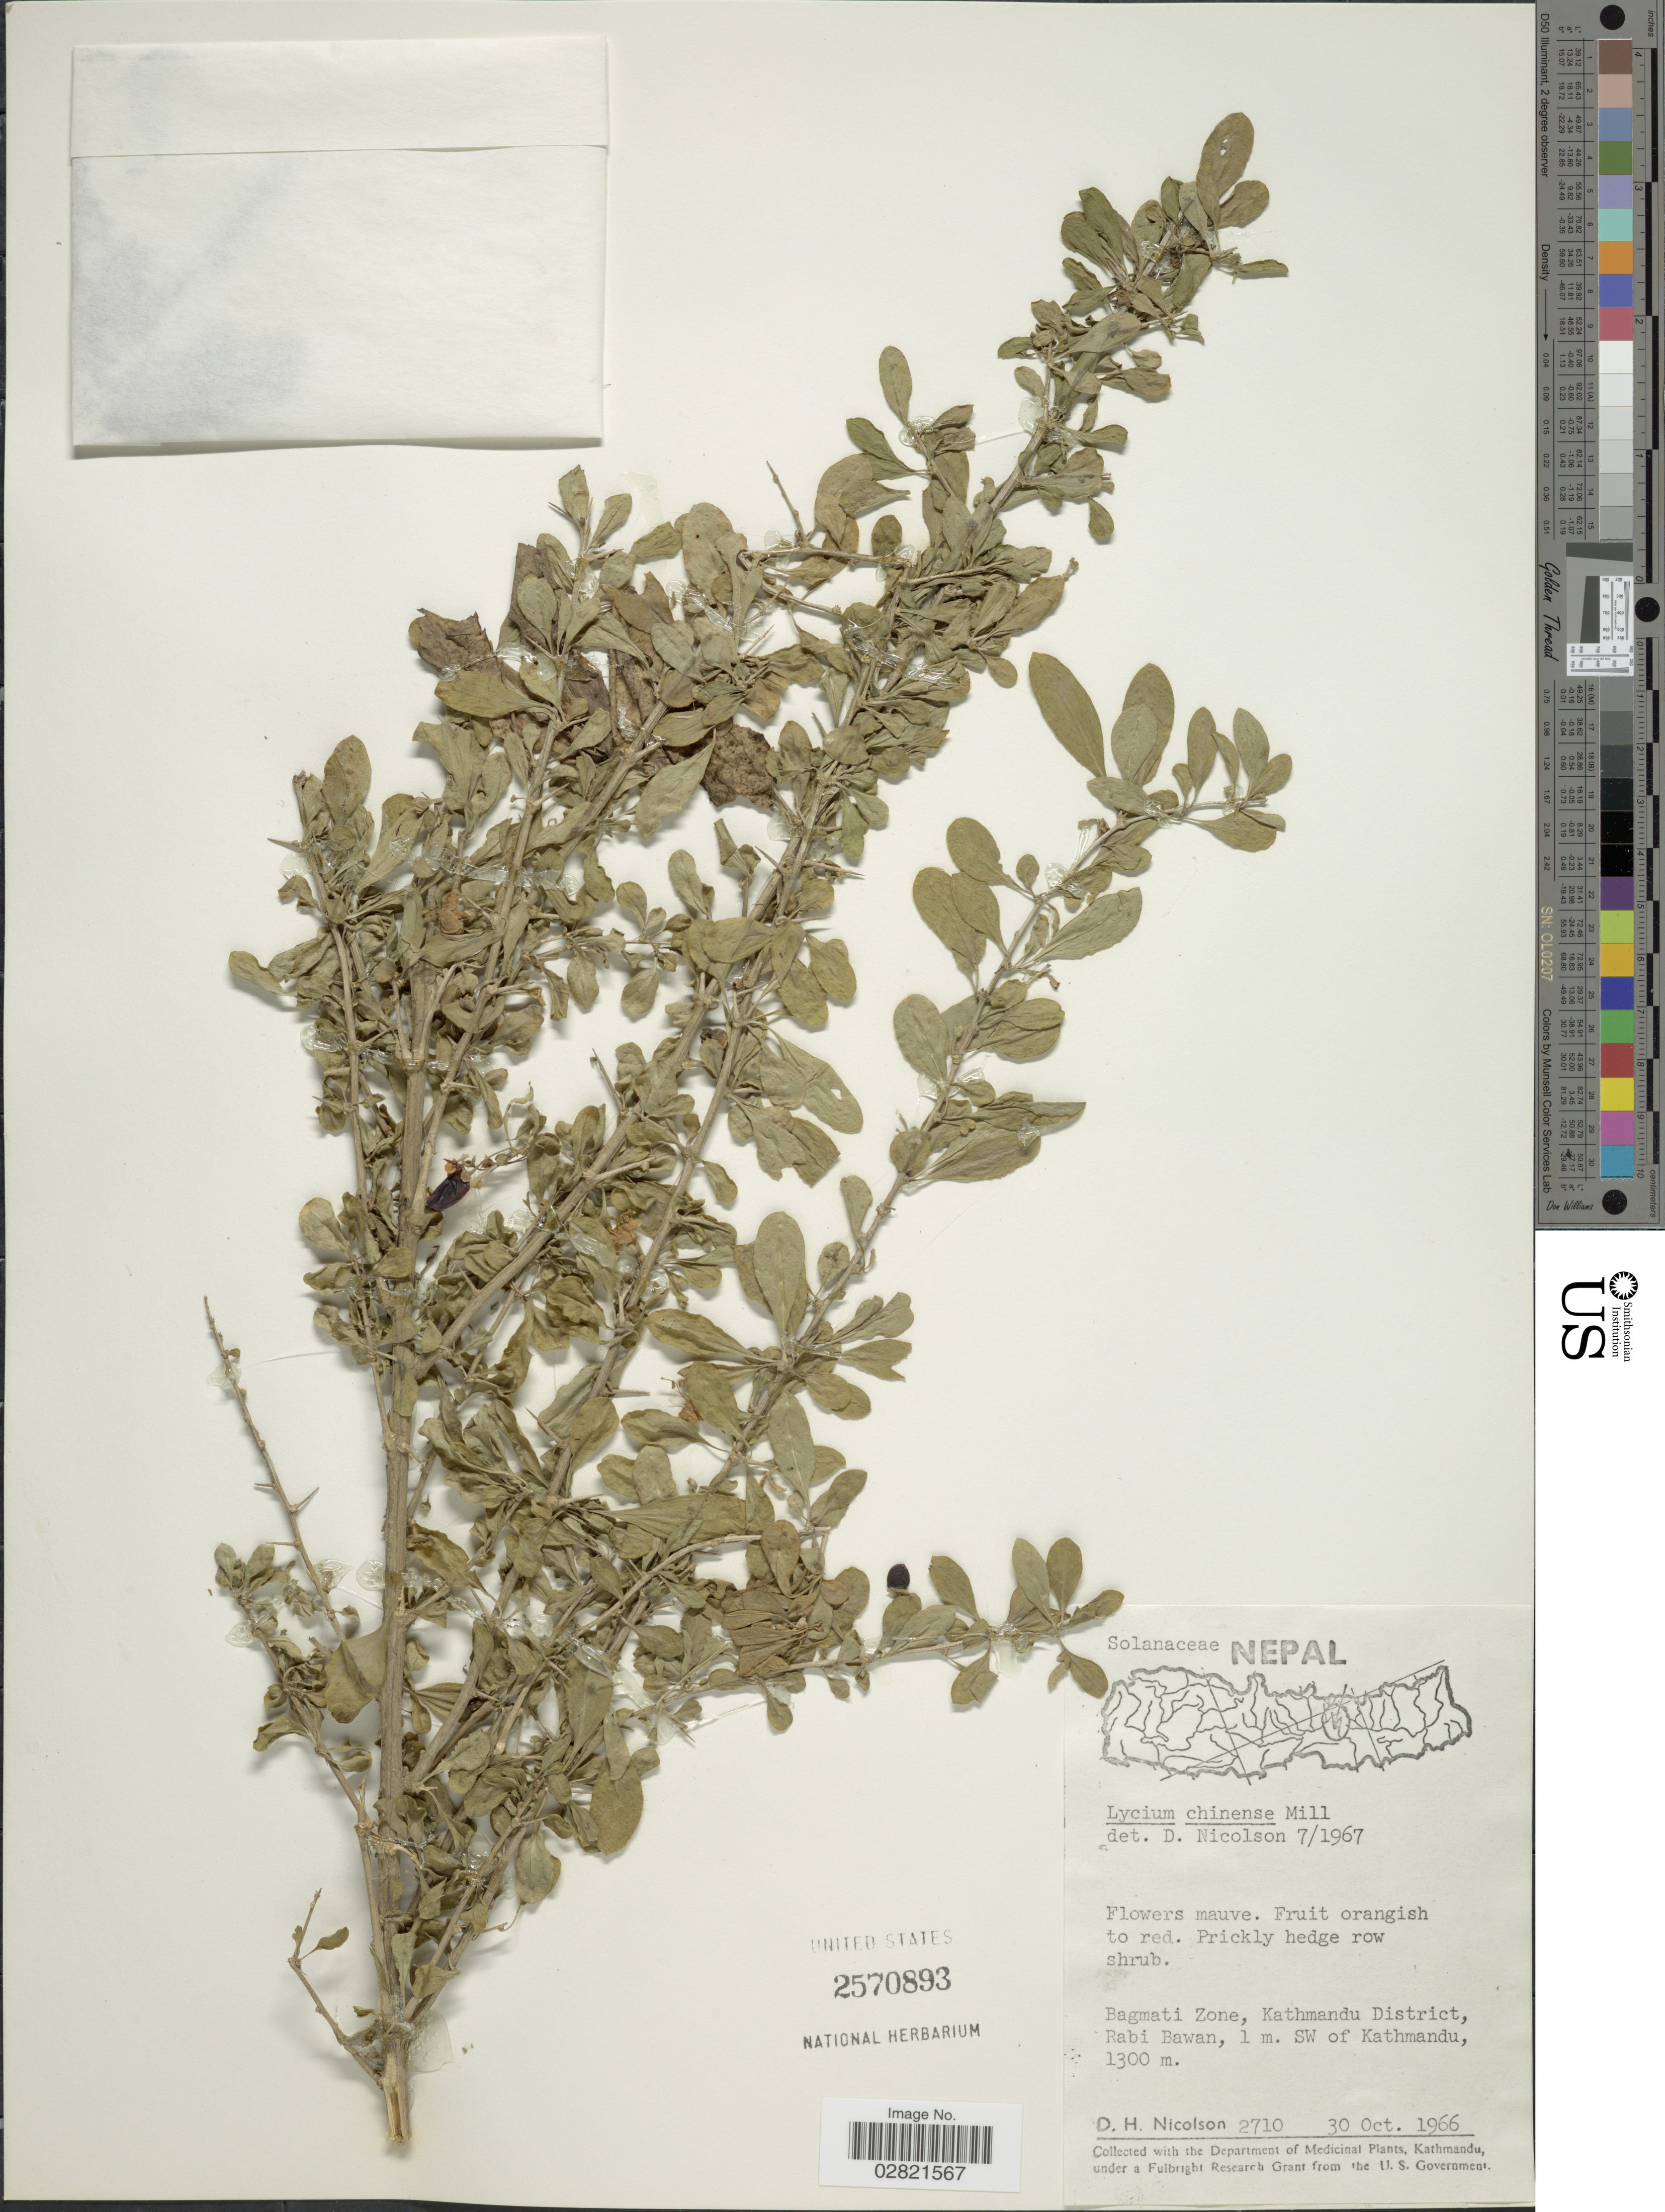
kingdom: Plantae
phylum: Tracheophyta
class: Magnoliopsida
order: Solanales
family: Solanaceae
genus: Lycium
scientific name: Lycium chinense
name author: Mill.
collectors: D. H. Nicolson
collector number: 2710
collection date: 1966-10-30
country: Nepal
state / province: Bagmati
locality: Bagmati Zone, Kathmandu District, Rabi Bawan, 1 m. SW of Kathmandu.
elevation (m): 1300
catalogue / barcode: US 2570893